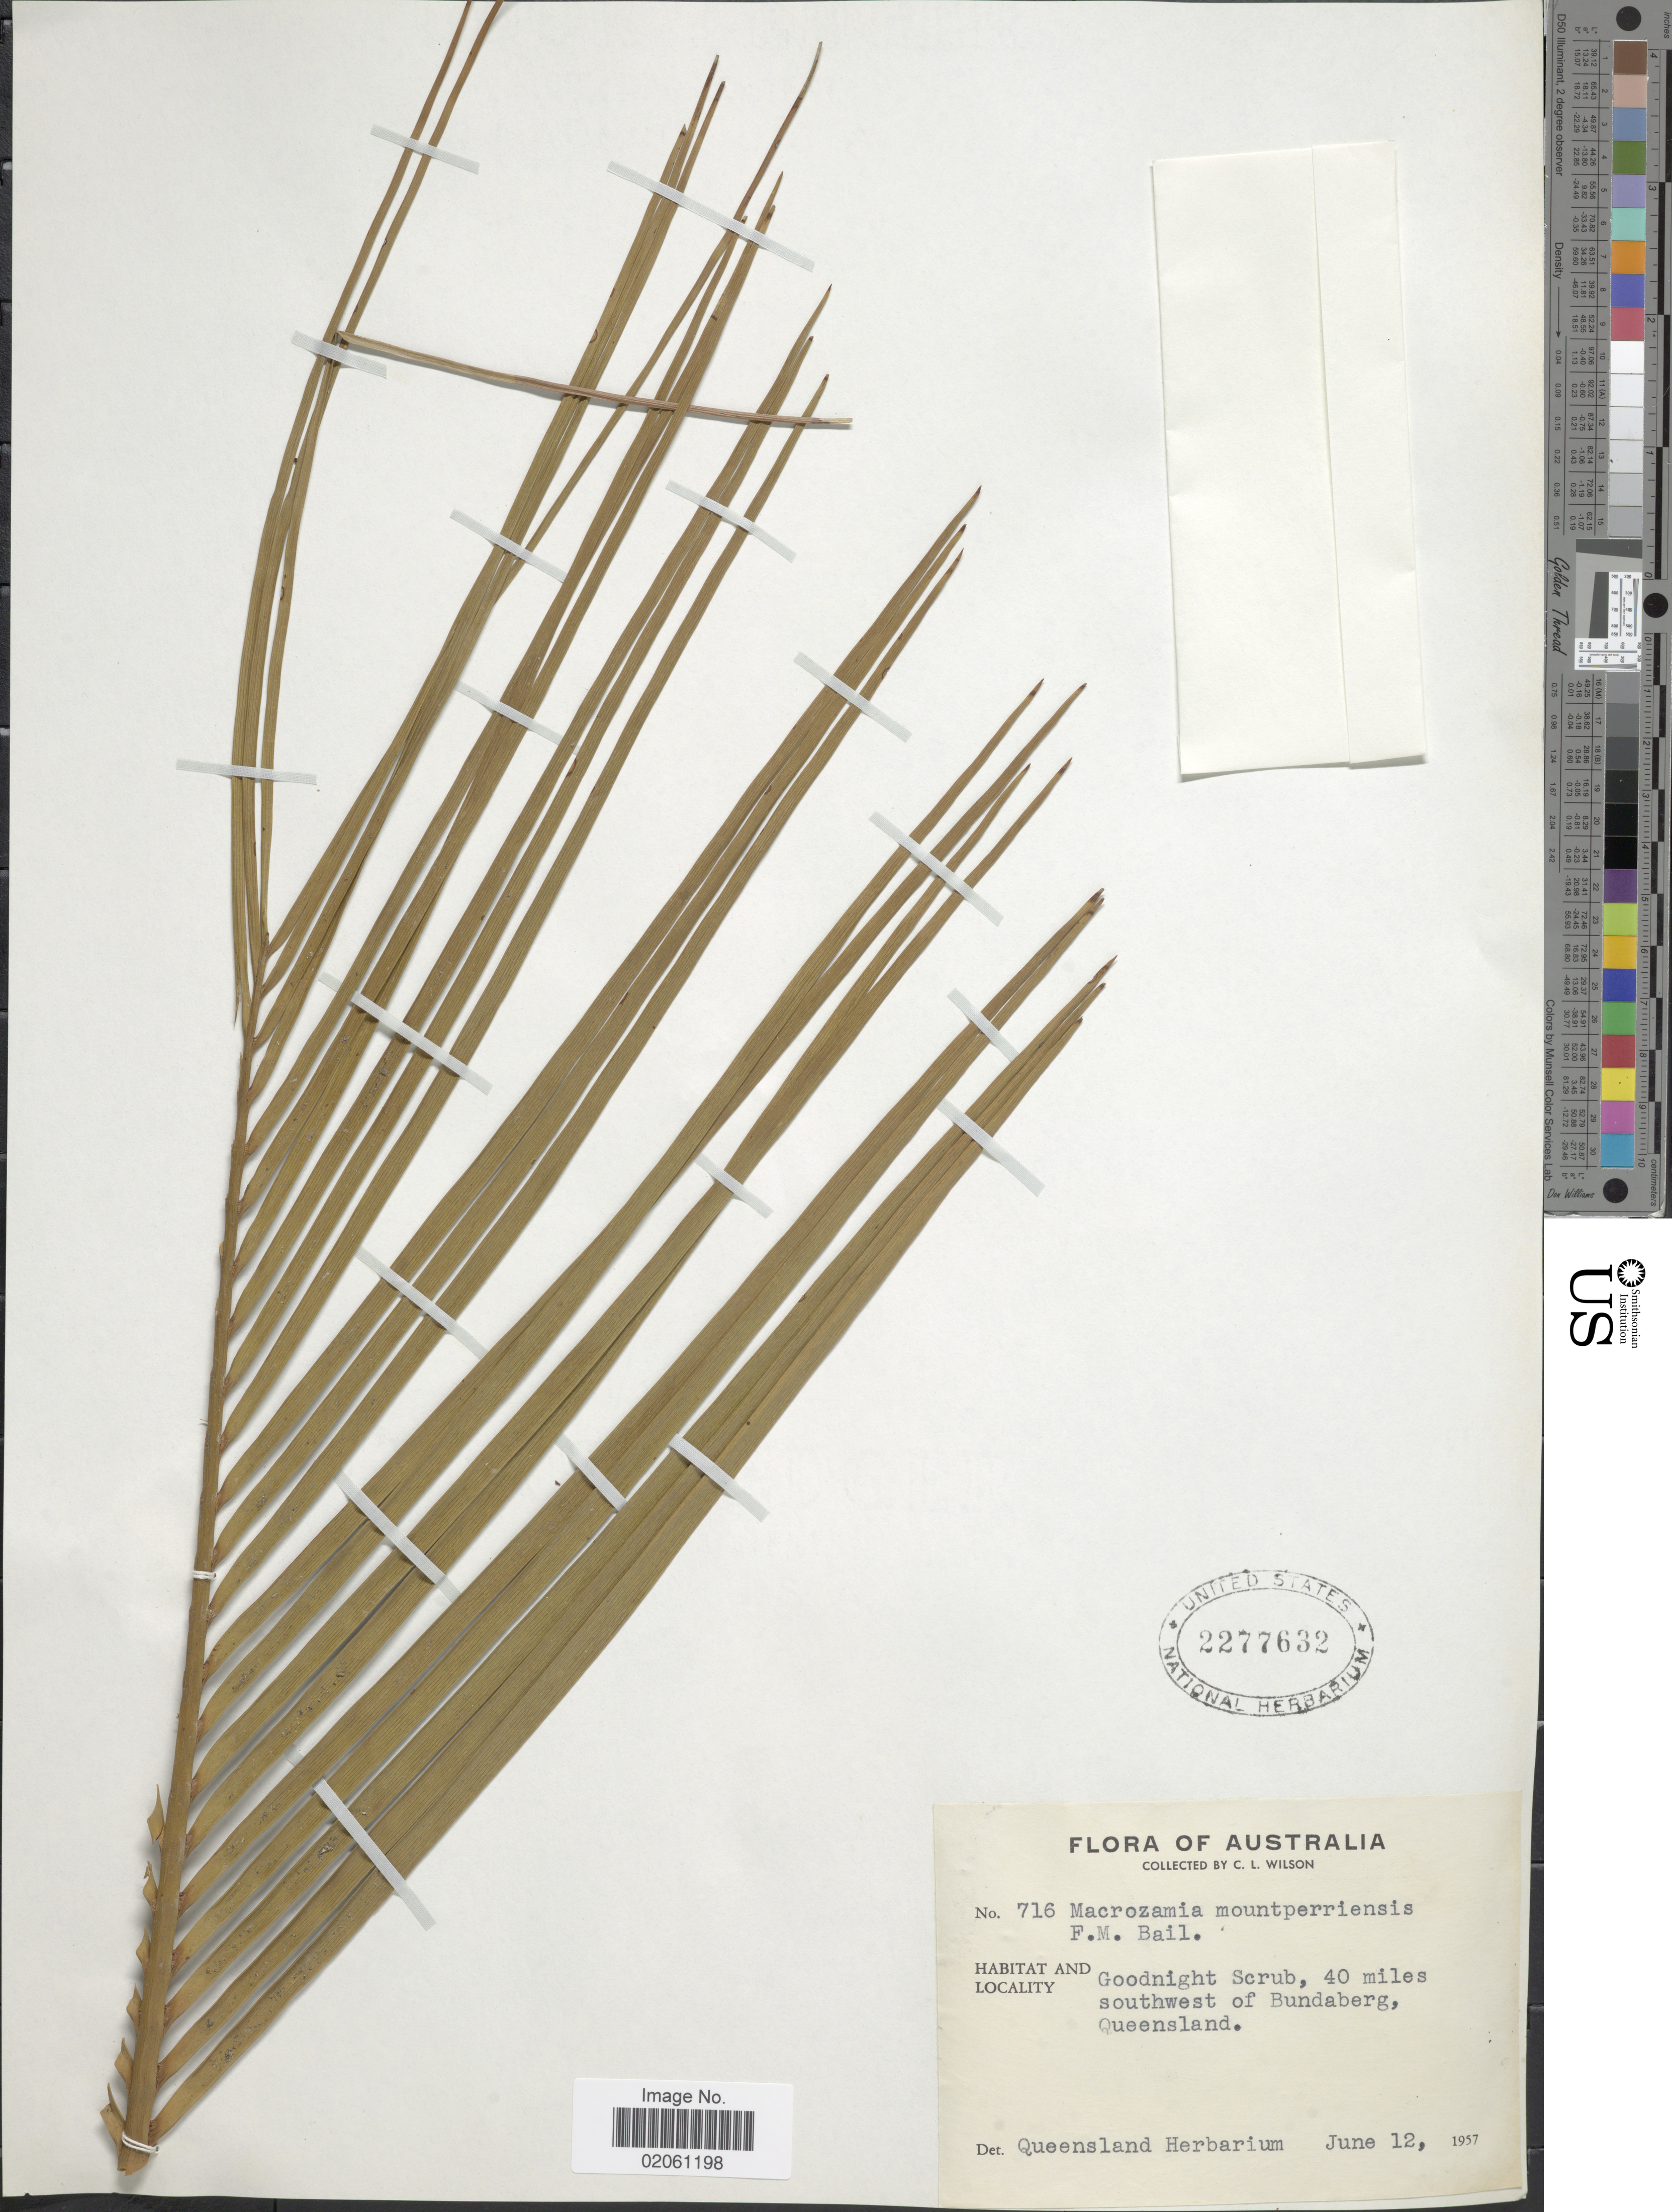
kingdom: Plantae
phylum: Tracheophyta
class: Cycadopsida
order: Cycadales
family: Zamiaceae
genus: Macrozamia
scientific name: Macrozamia miquelii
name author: (F. Muell.) A. DC.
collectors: C. L. Wilson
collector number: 716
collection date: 1957-06-12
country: Australia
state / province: Queensland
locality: Goodnight Scrub, 40 miles southwest of Bundaberg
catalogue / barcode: US 2277632